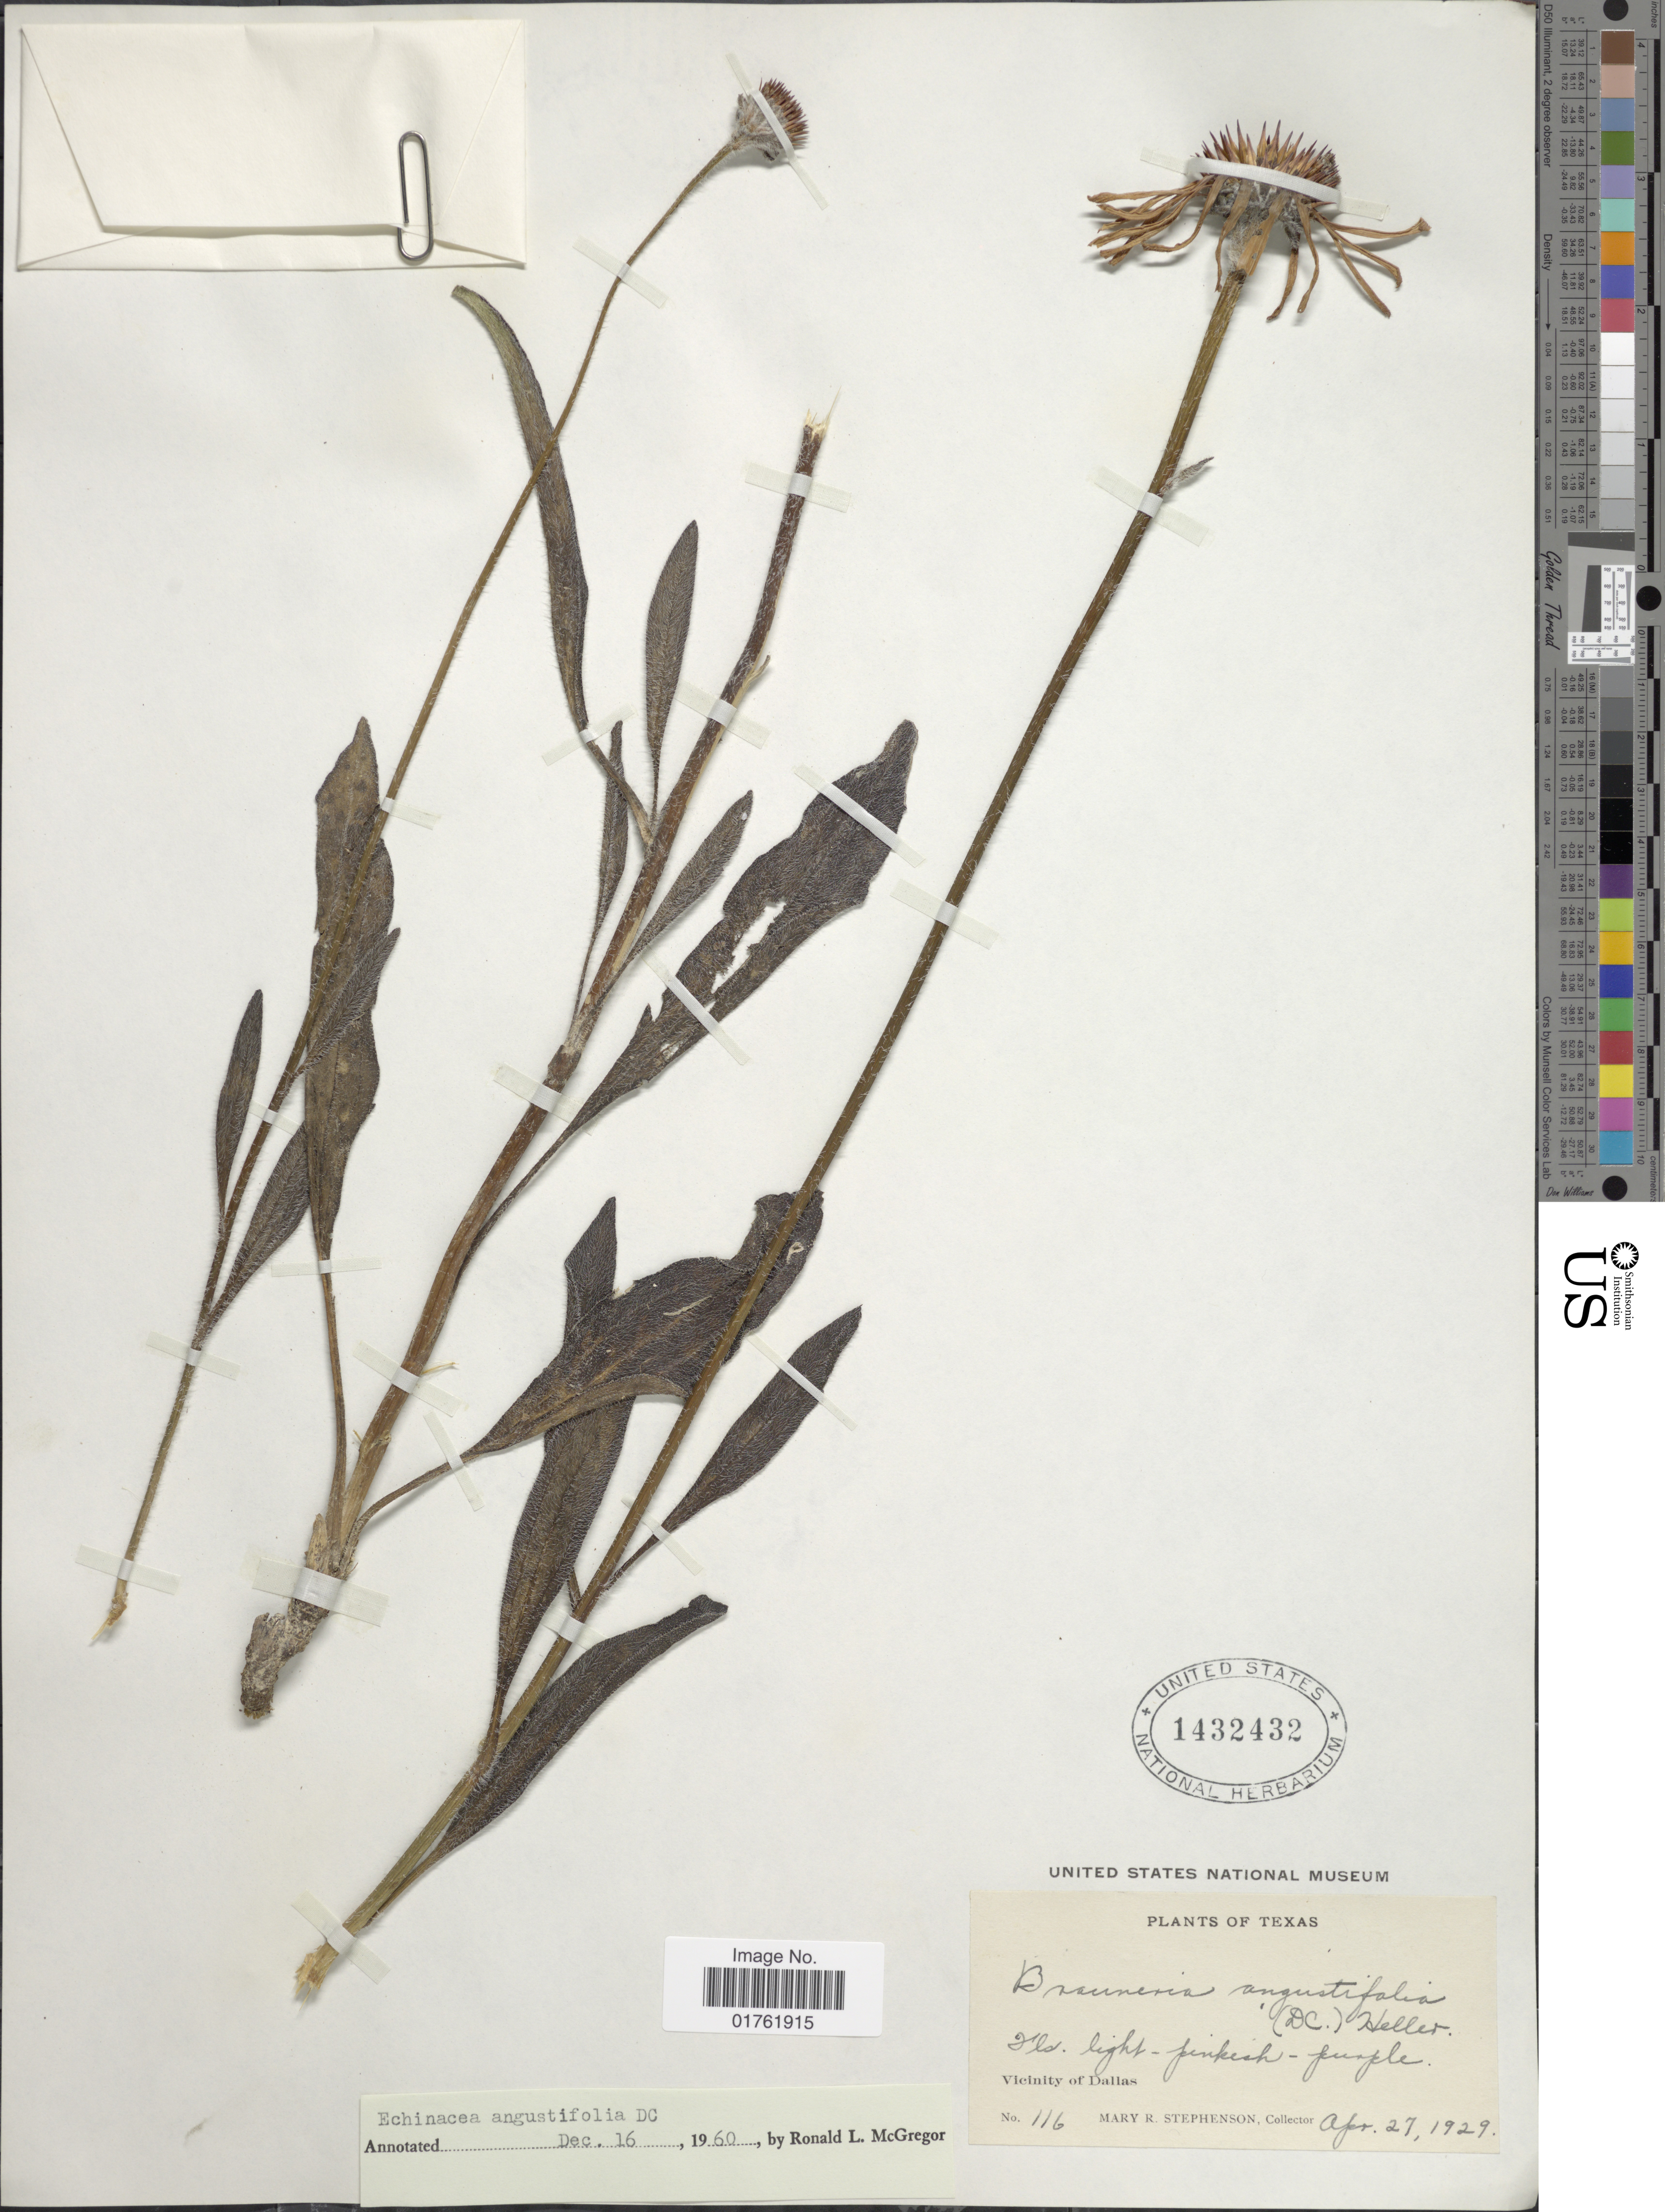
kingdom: Plantae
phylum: Tracheophyta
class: Magnoliopsida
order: Asterales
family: Asteraceae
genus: Echinacea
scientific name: Echinacea angustifolia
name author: DC.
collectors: M. Stephenson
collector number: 116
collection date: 1929-04-27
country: United States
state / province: Texas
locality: Vicinity of Dallas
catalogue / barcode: US 1432432